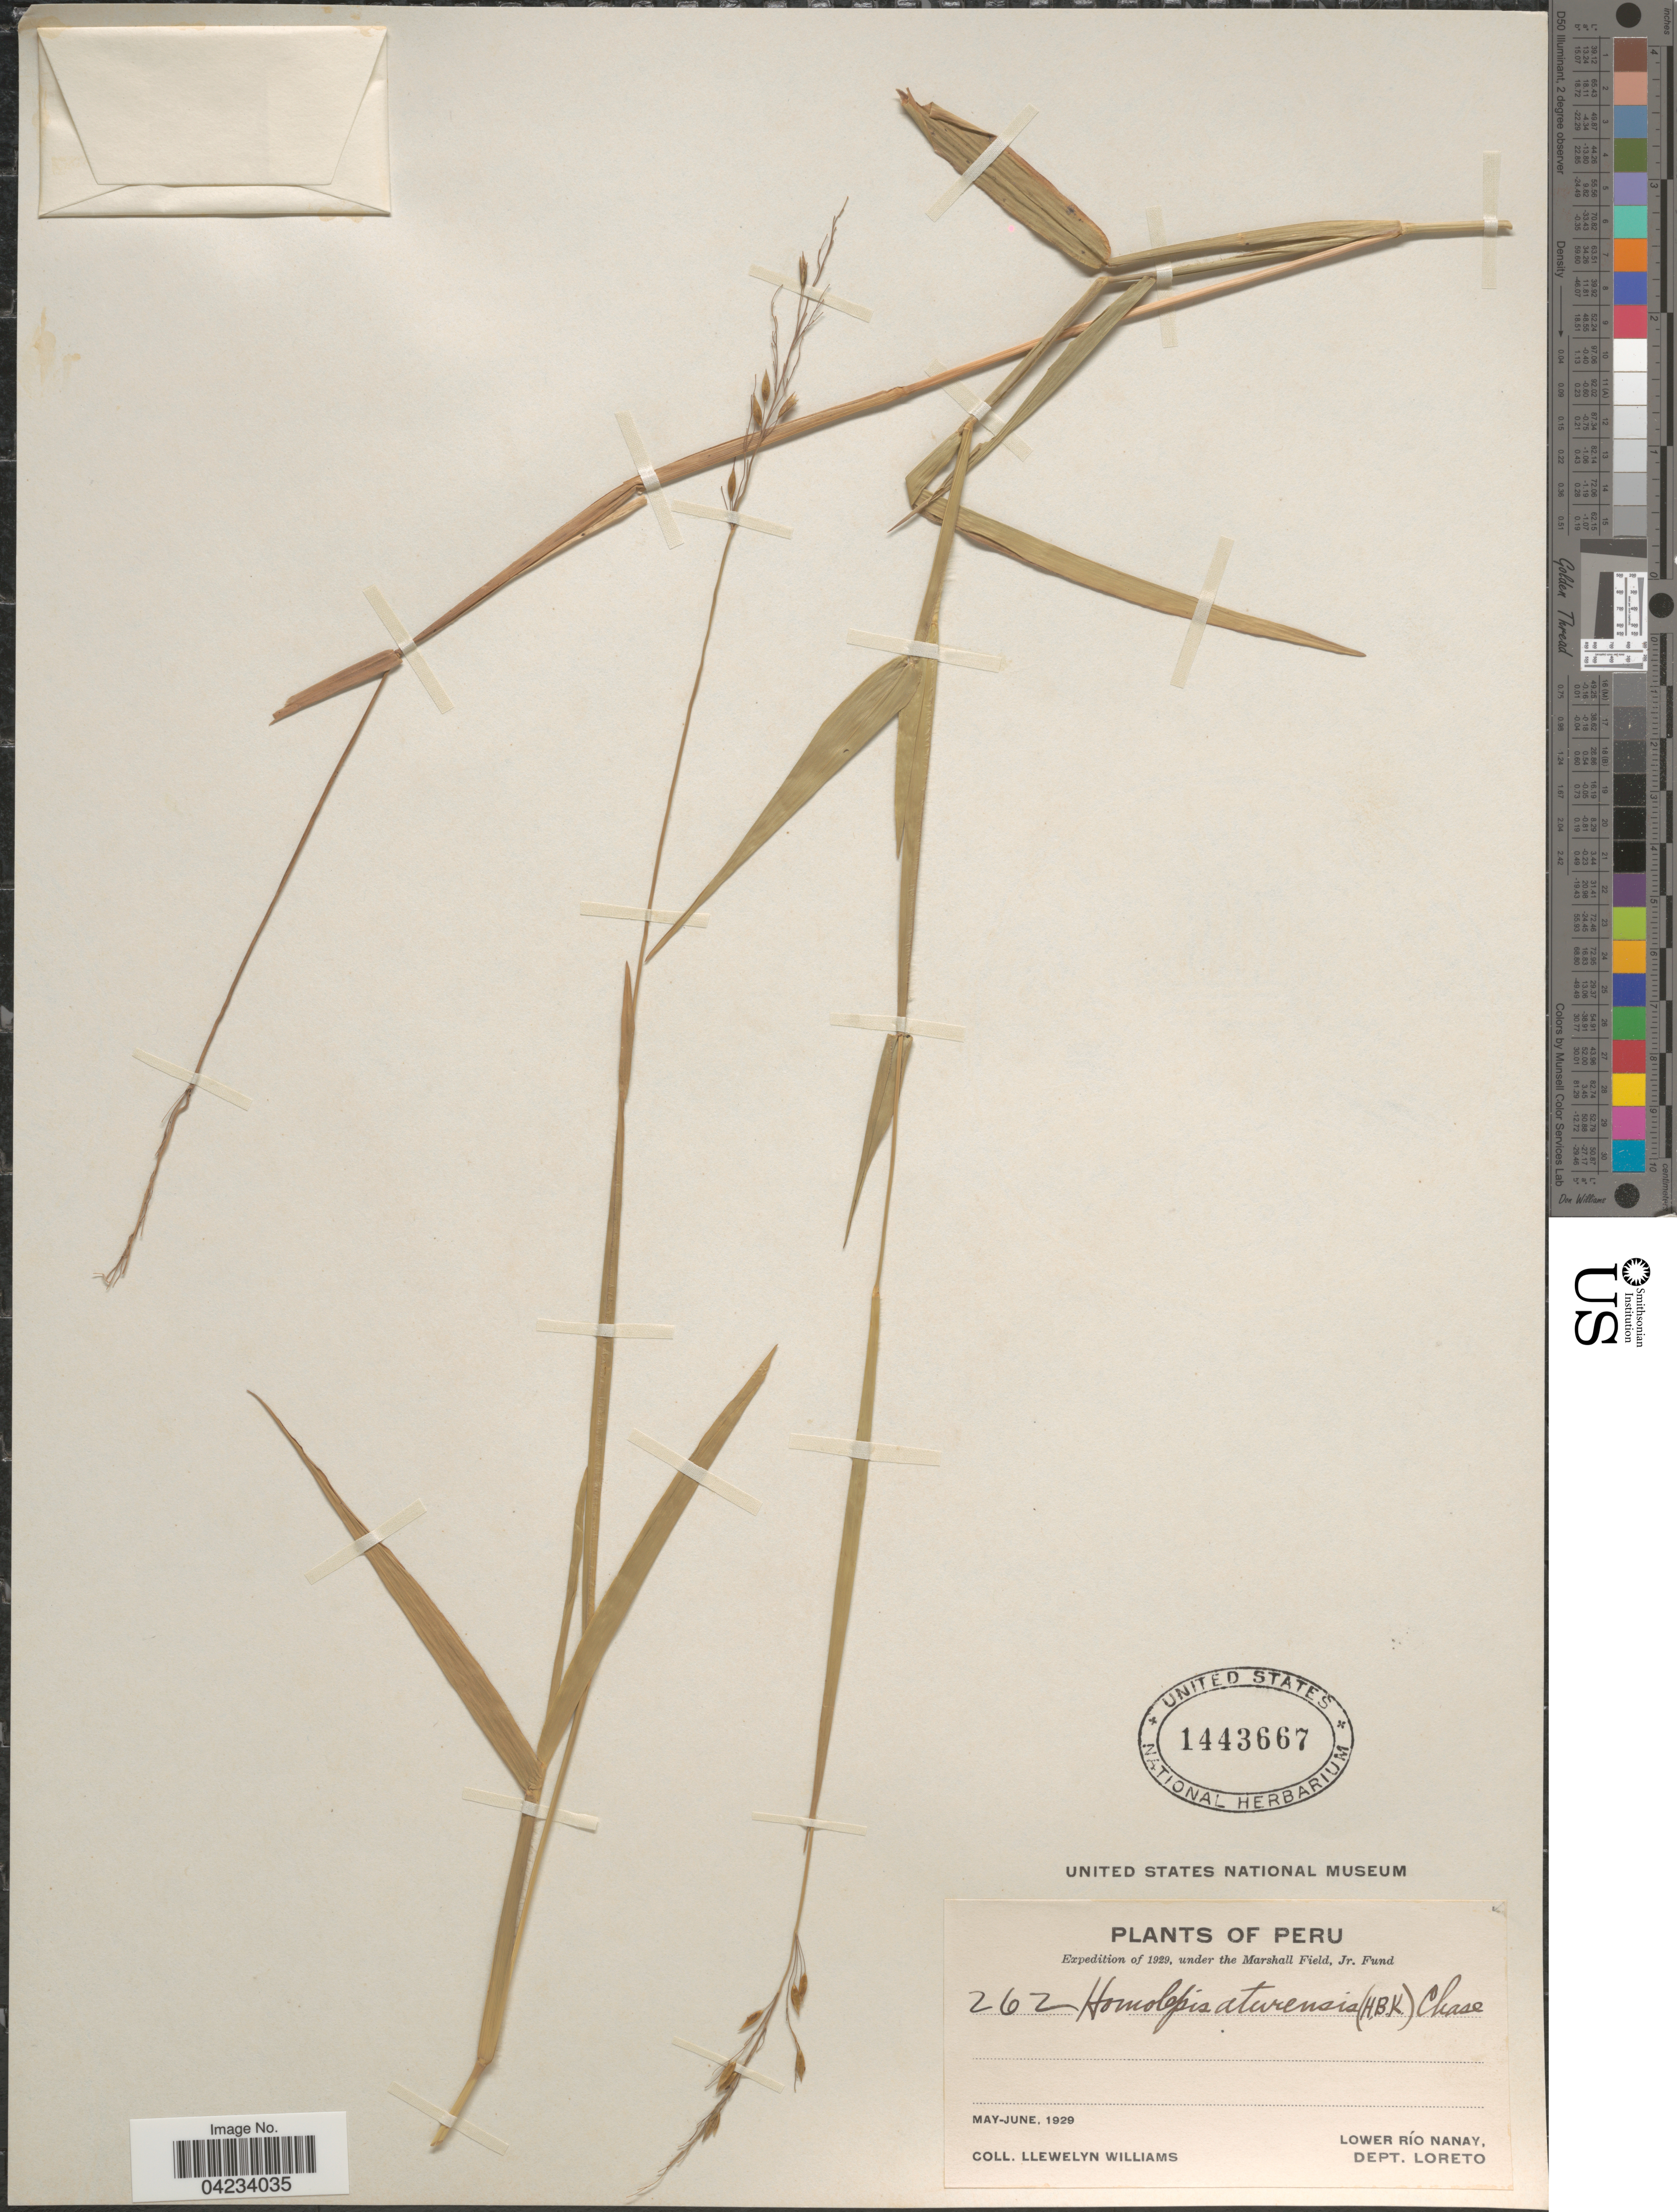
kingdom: Plantae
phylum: Tracheophyta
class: Liliopsida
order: Poales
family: Poaceae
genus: Homolepis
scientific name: Homolepis aturensis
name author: (Kunth) Chase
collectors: Ll. Williams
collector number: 262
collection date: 1929-05/1929-06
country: Peru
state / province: Loreto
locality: Expedition of 1929. Lower Río Nanay. Dept. Loreto.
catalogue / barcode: US 1443667